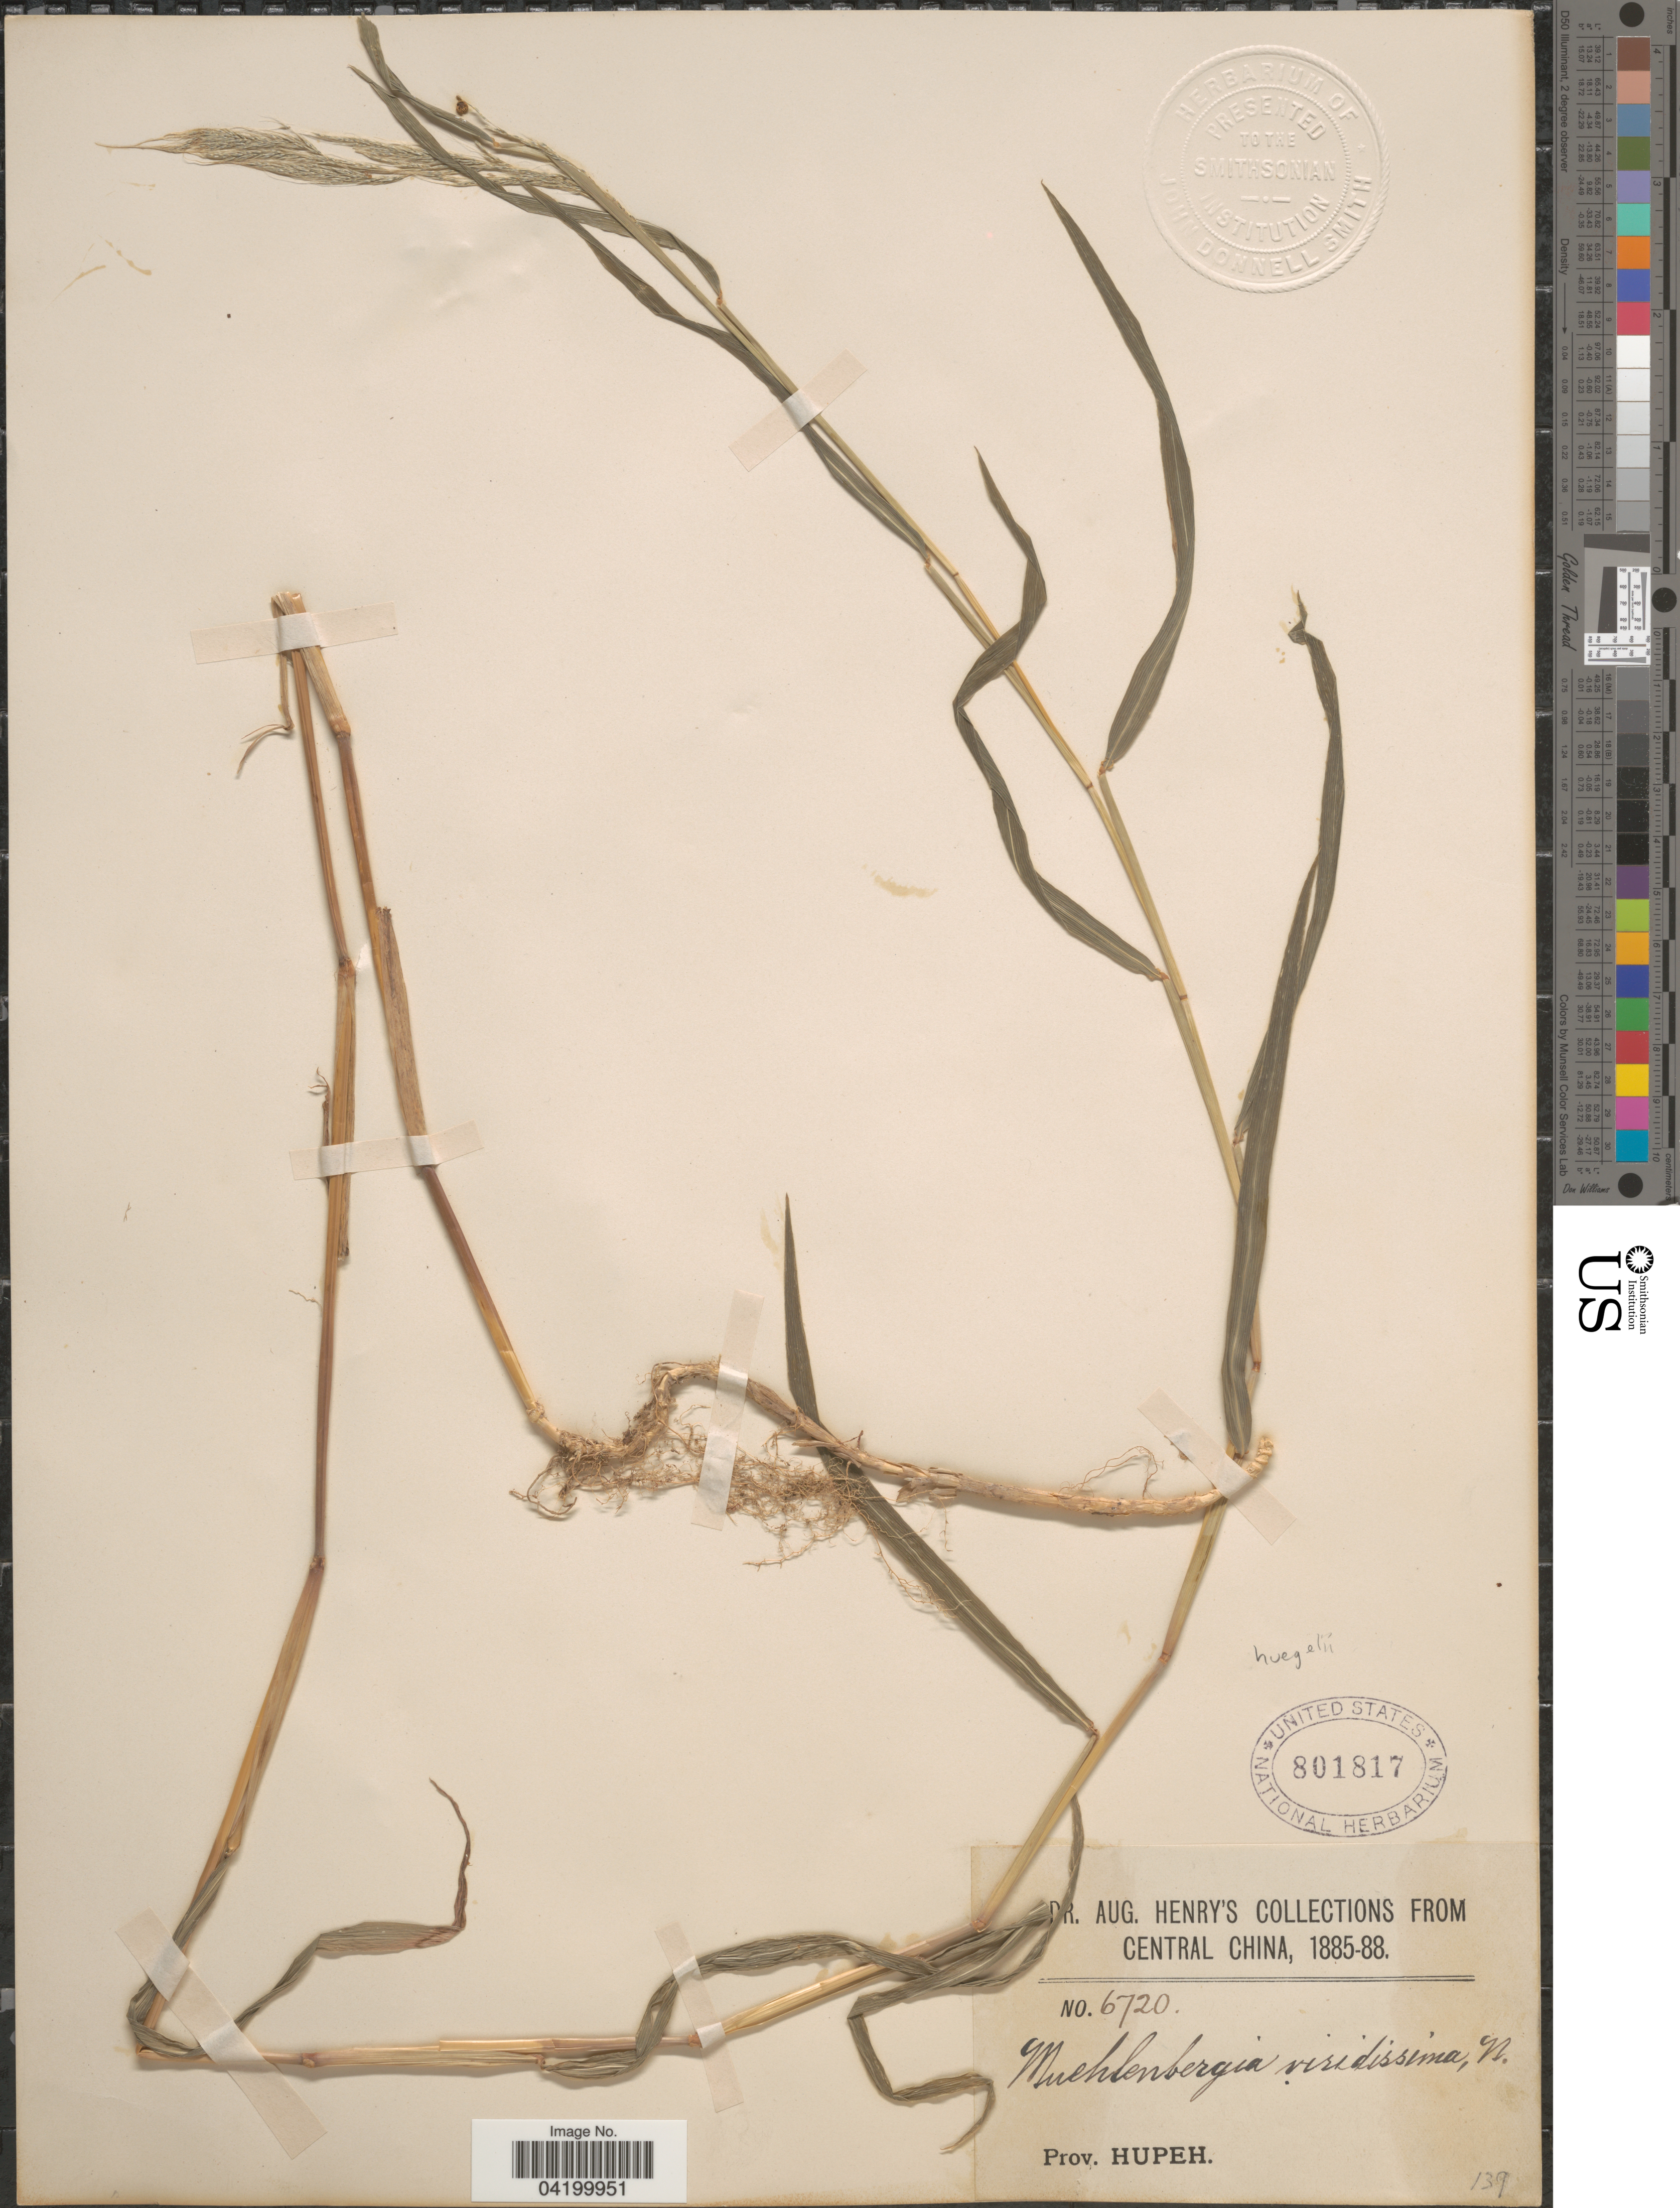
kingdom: Plantae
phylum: Tracheophyta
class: Liliopsida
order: Poales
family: Poaceae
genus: Muhlenbergia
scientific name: Muhlenbergia huegelii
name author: Trin.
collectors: A. Henry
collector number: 6720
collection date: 1885/1888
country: China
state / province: Hubei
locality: Central China. Prov. Hupeh.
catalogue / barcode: US 801817